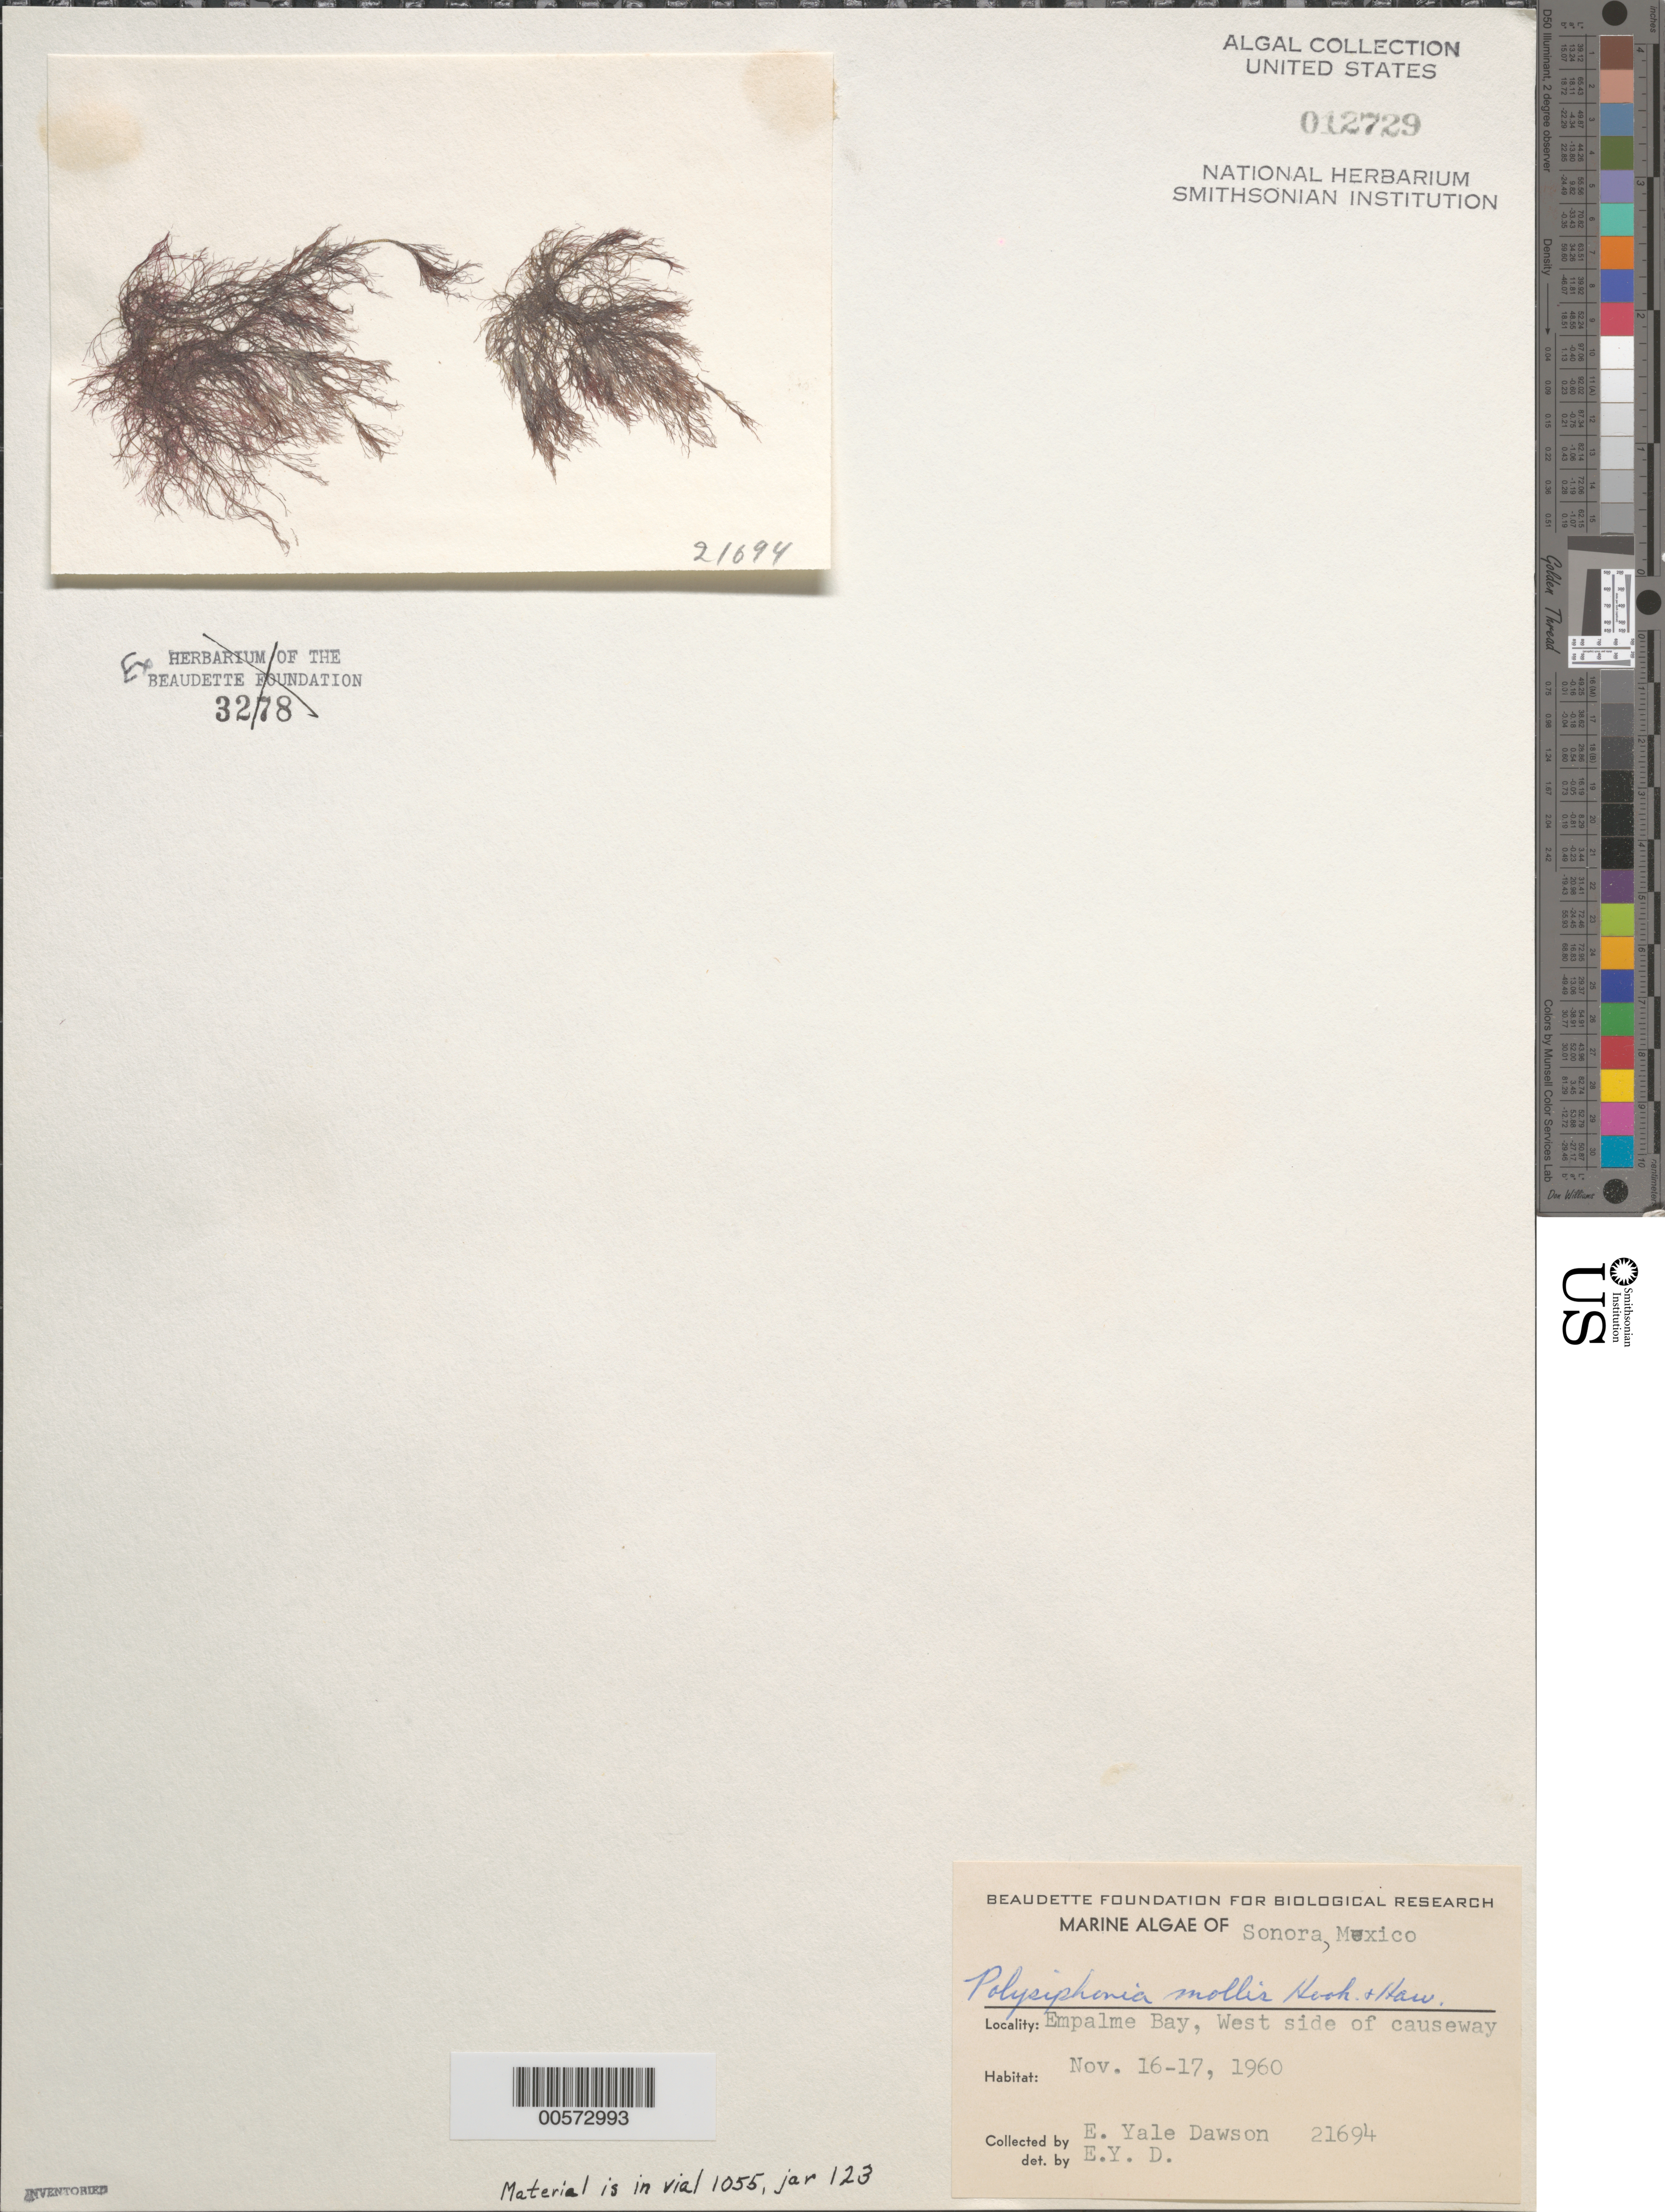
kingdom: Plantae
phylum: Rhodophyta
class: Florideophyceae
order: Ceramiales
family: Rhodomelaceae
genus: Polysiphonia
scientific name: Polysiphonia mollis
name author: Hook. f. & Harv.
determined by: Dawson, E. Y.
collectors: E. Y. Dawson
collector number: EYD 21694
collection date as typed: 16 Nov 1960 TO 17 Nov 1960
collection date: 1960-11-16/1960-11-17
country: Mexico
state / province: Sonora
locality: Empalme Bay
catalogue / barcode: US 12729